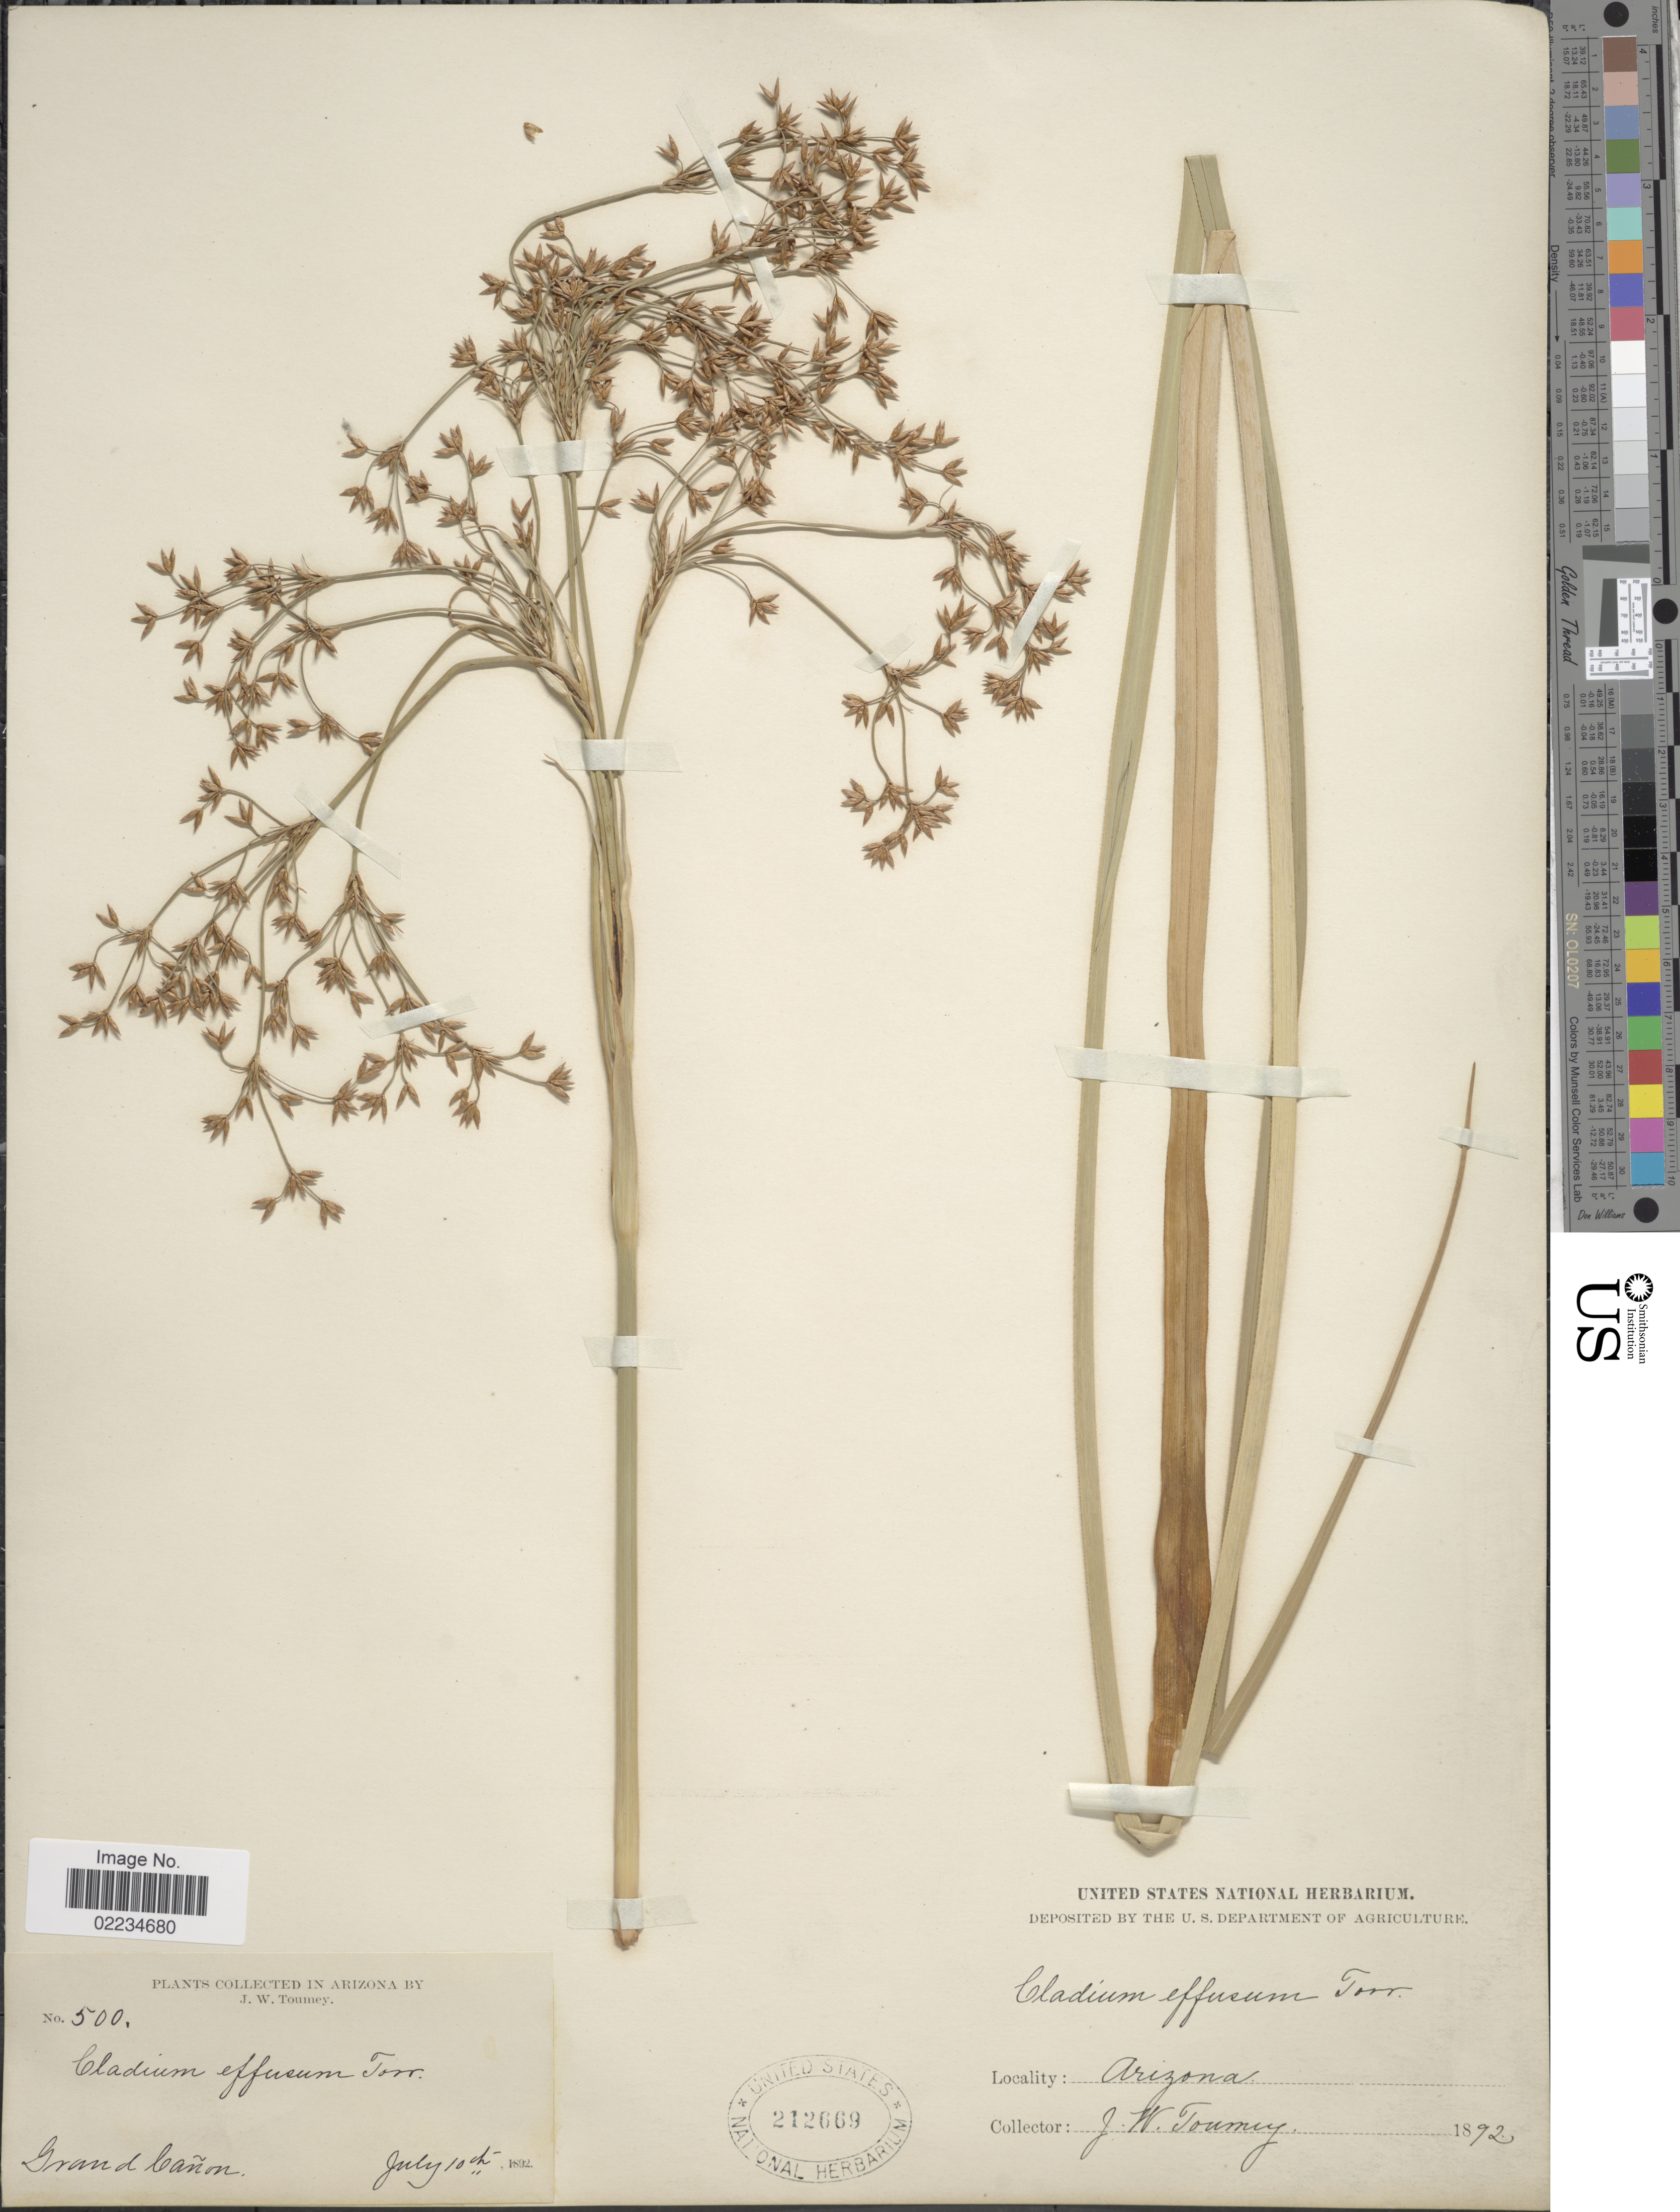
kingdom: Plantae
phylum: Tracheophyta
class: Liliopsida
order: Poales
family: Cyperaceae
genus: Cladium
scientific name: Cladium californicum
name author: (S. Watson) O'Neill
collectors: J. W. Toumey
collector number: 500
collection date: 1892-07-10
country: United States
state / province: Arizona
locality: Grand Cañon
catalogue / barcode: US 212669